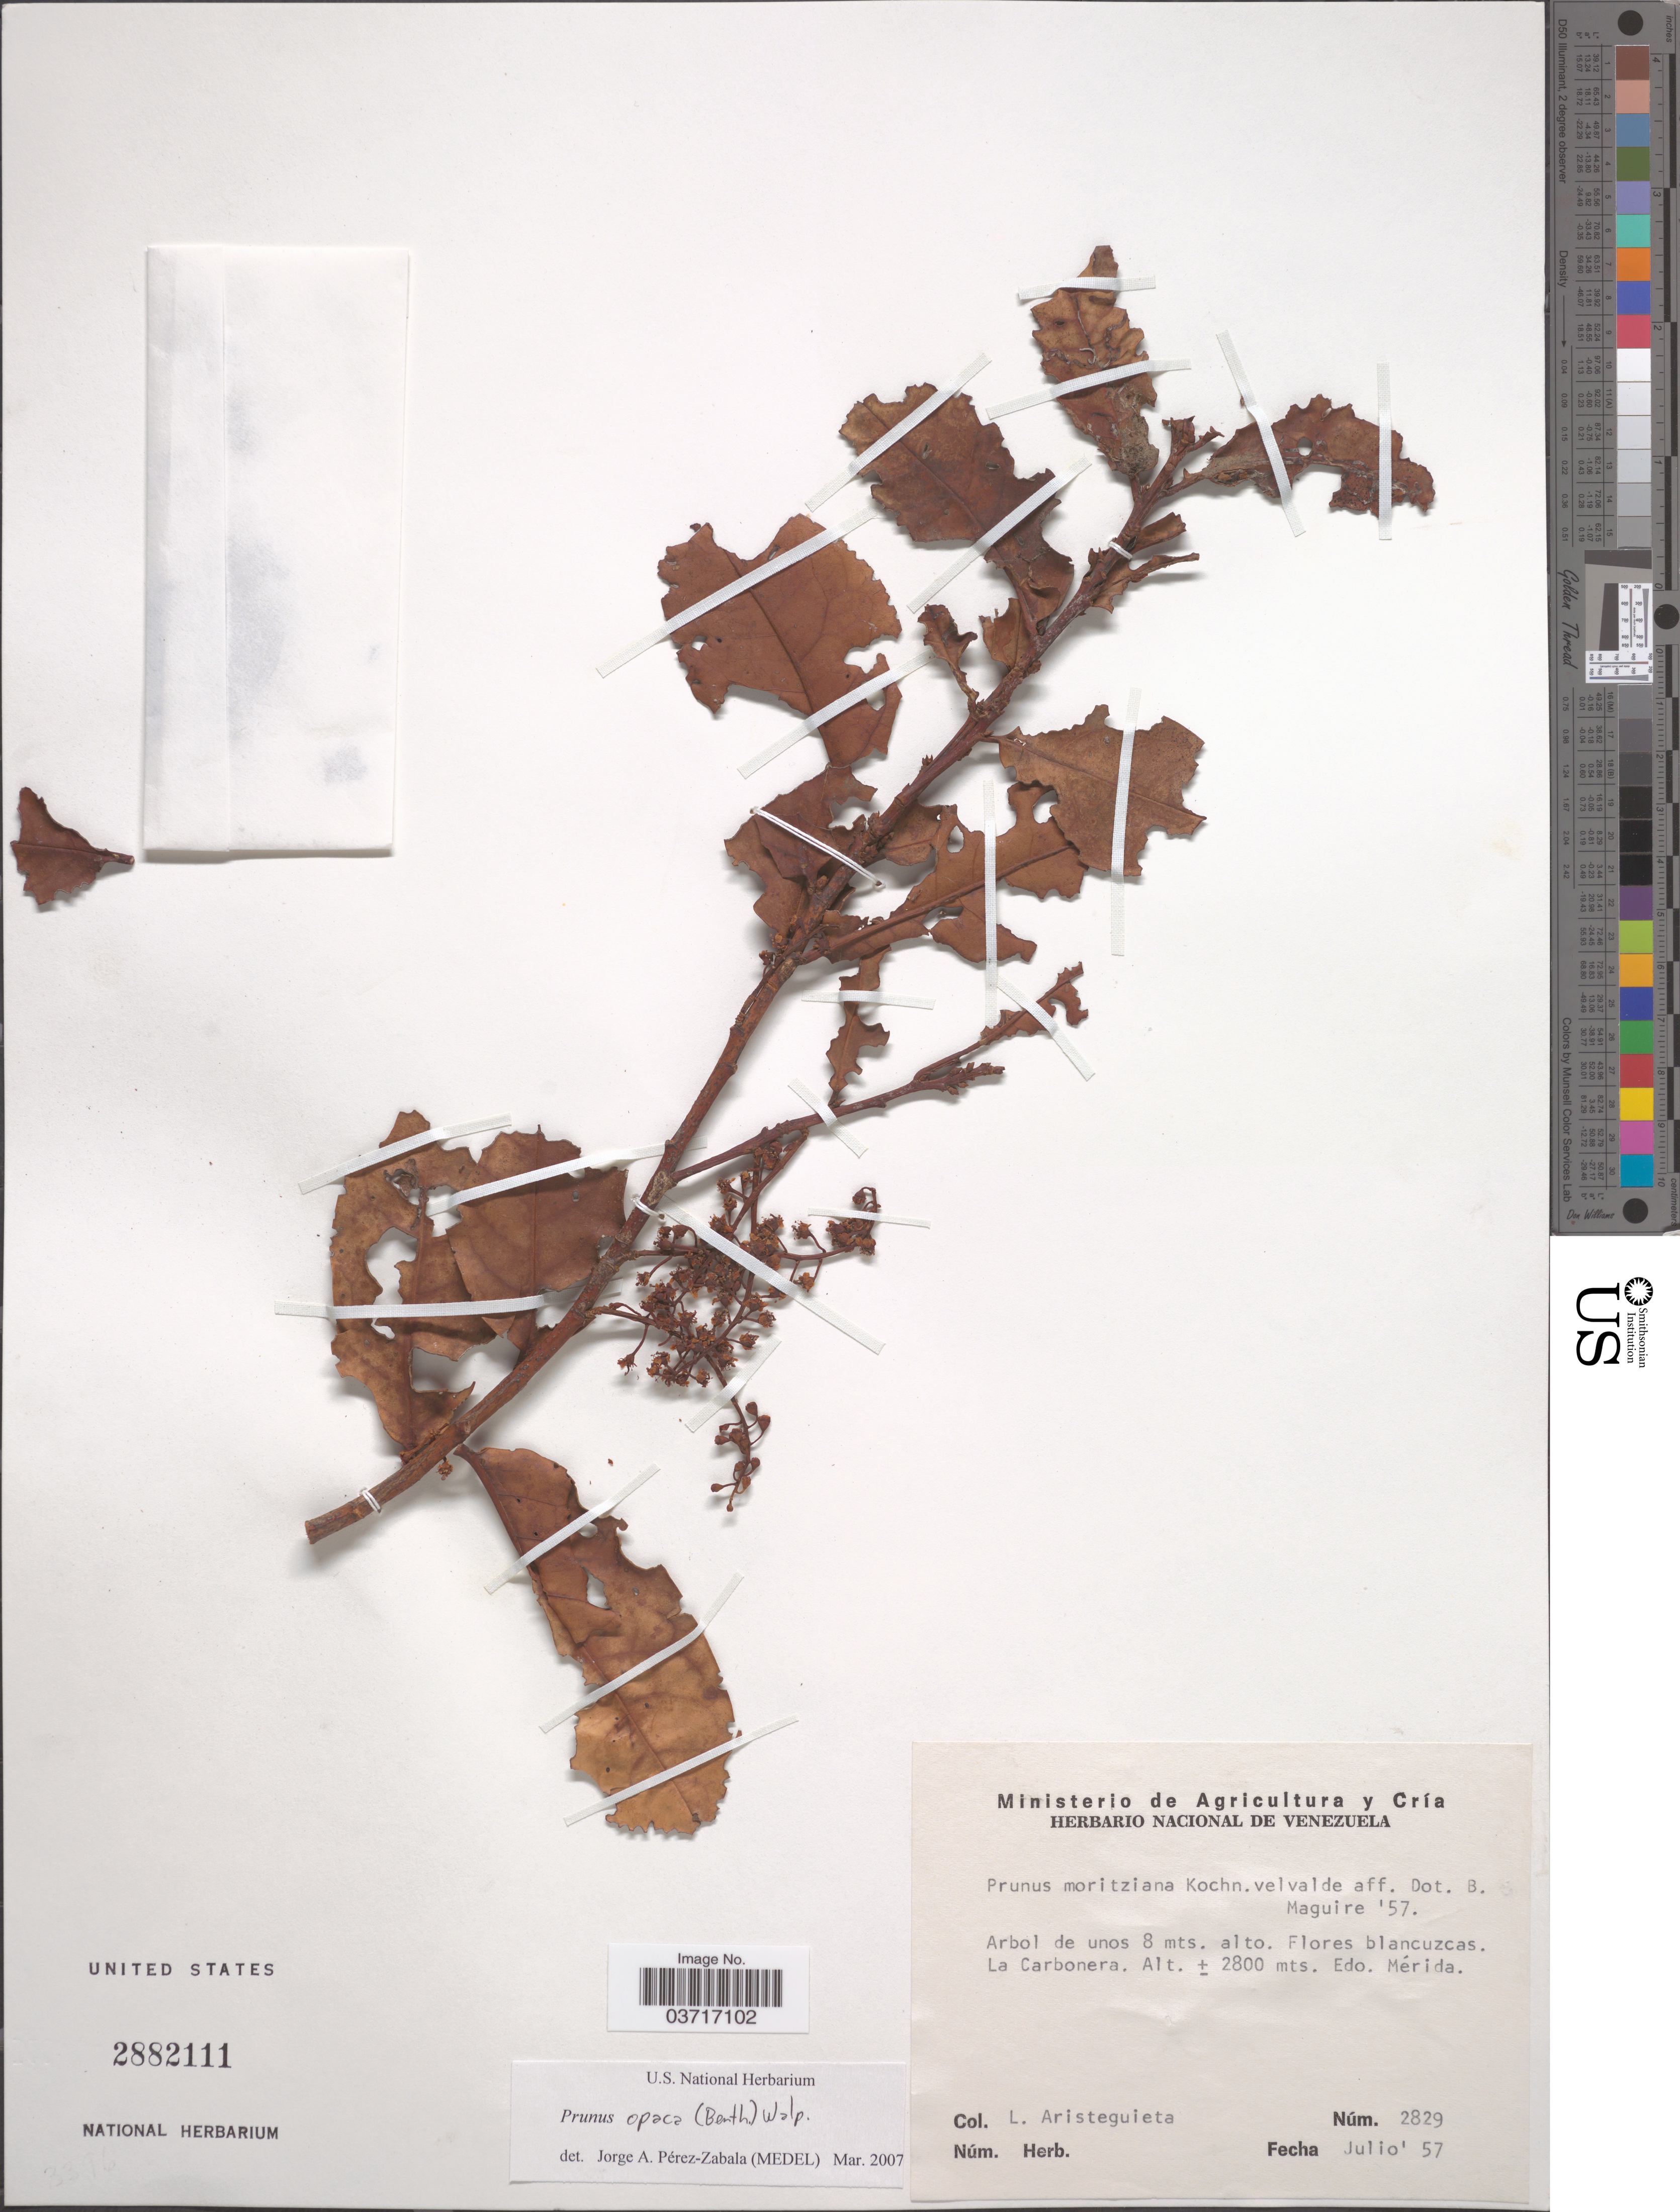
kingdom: Plantae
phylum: Tracheophyta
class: Magnoliopsida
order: Rosales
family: Rosaceae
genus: Prunus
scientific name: Prunus opaca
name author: (Benth.) Walp.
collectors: L. Aristeguieta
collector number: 2829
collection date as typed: Transcribed d/m/y: /7/57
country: Venezuela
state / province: Merida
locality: La Carbonera.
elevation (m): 2800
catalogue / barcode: US 2882111